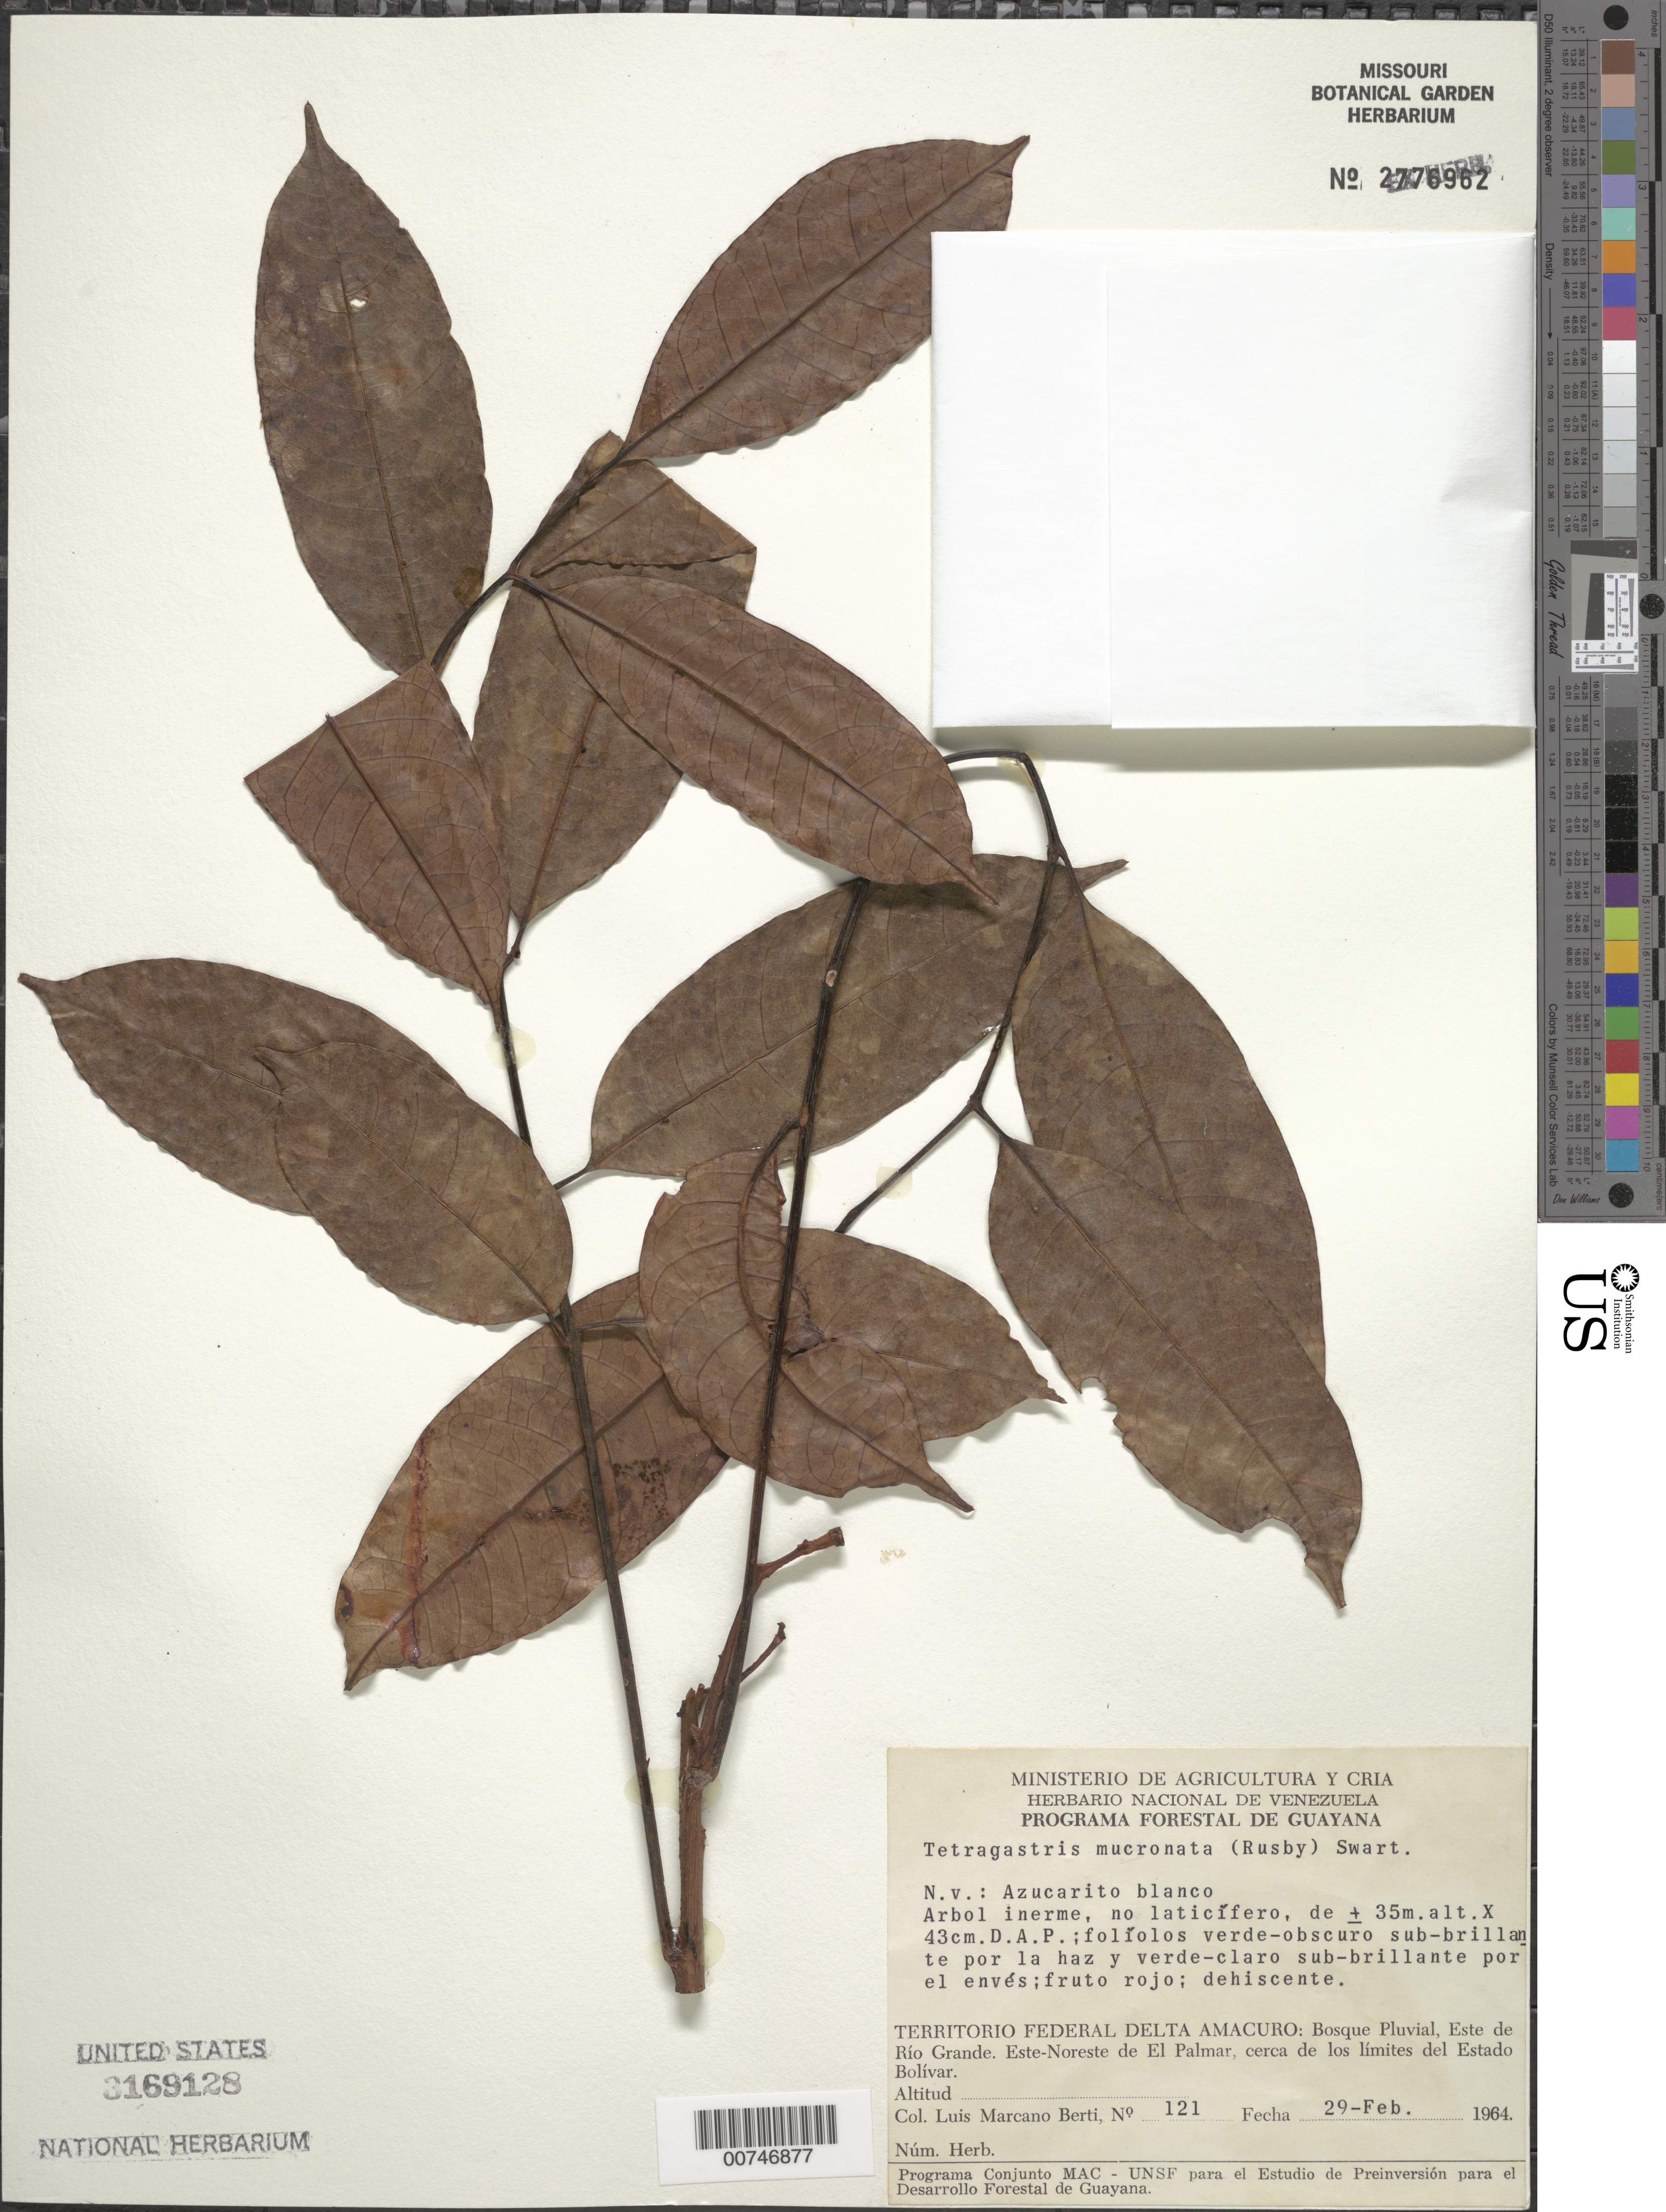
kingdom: Plantae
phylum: Tracheophyta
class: Magnoliopsida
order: Sapindales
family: Burseraceae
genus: Protium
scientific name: Protium mucronatum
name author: Rusby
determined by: Daly, Douglas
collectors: L. Marcano-Berti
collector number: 121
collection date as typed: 29-Feb-64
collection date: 1964-02-29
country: Venezuela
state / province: Delta Amacuro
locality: Este de Río Grande, ENE de El Palmar, cerca de los limites del Estado Bolívar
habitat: Bosque pluvial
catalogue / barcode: US 3169128